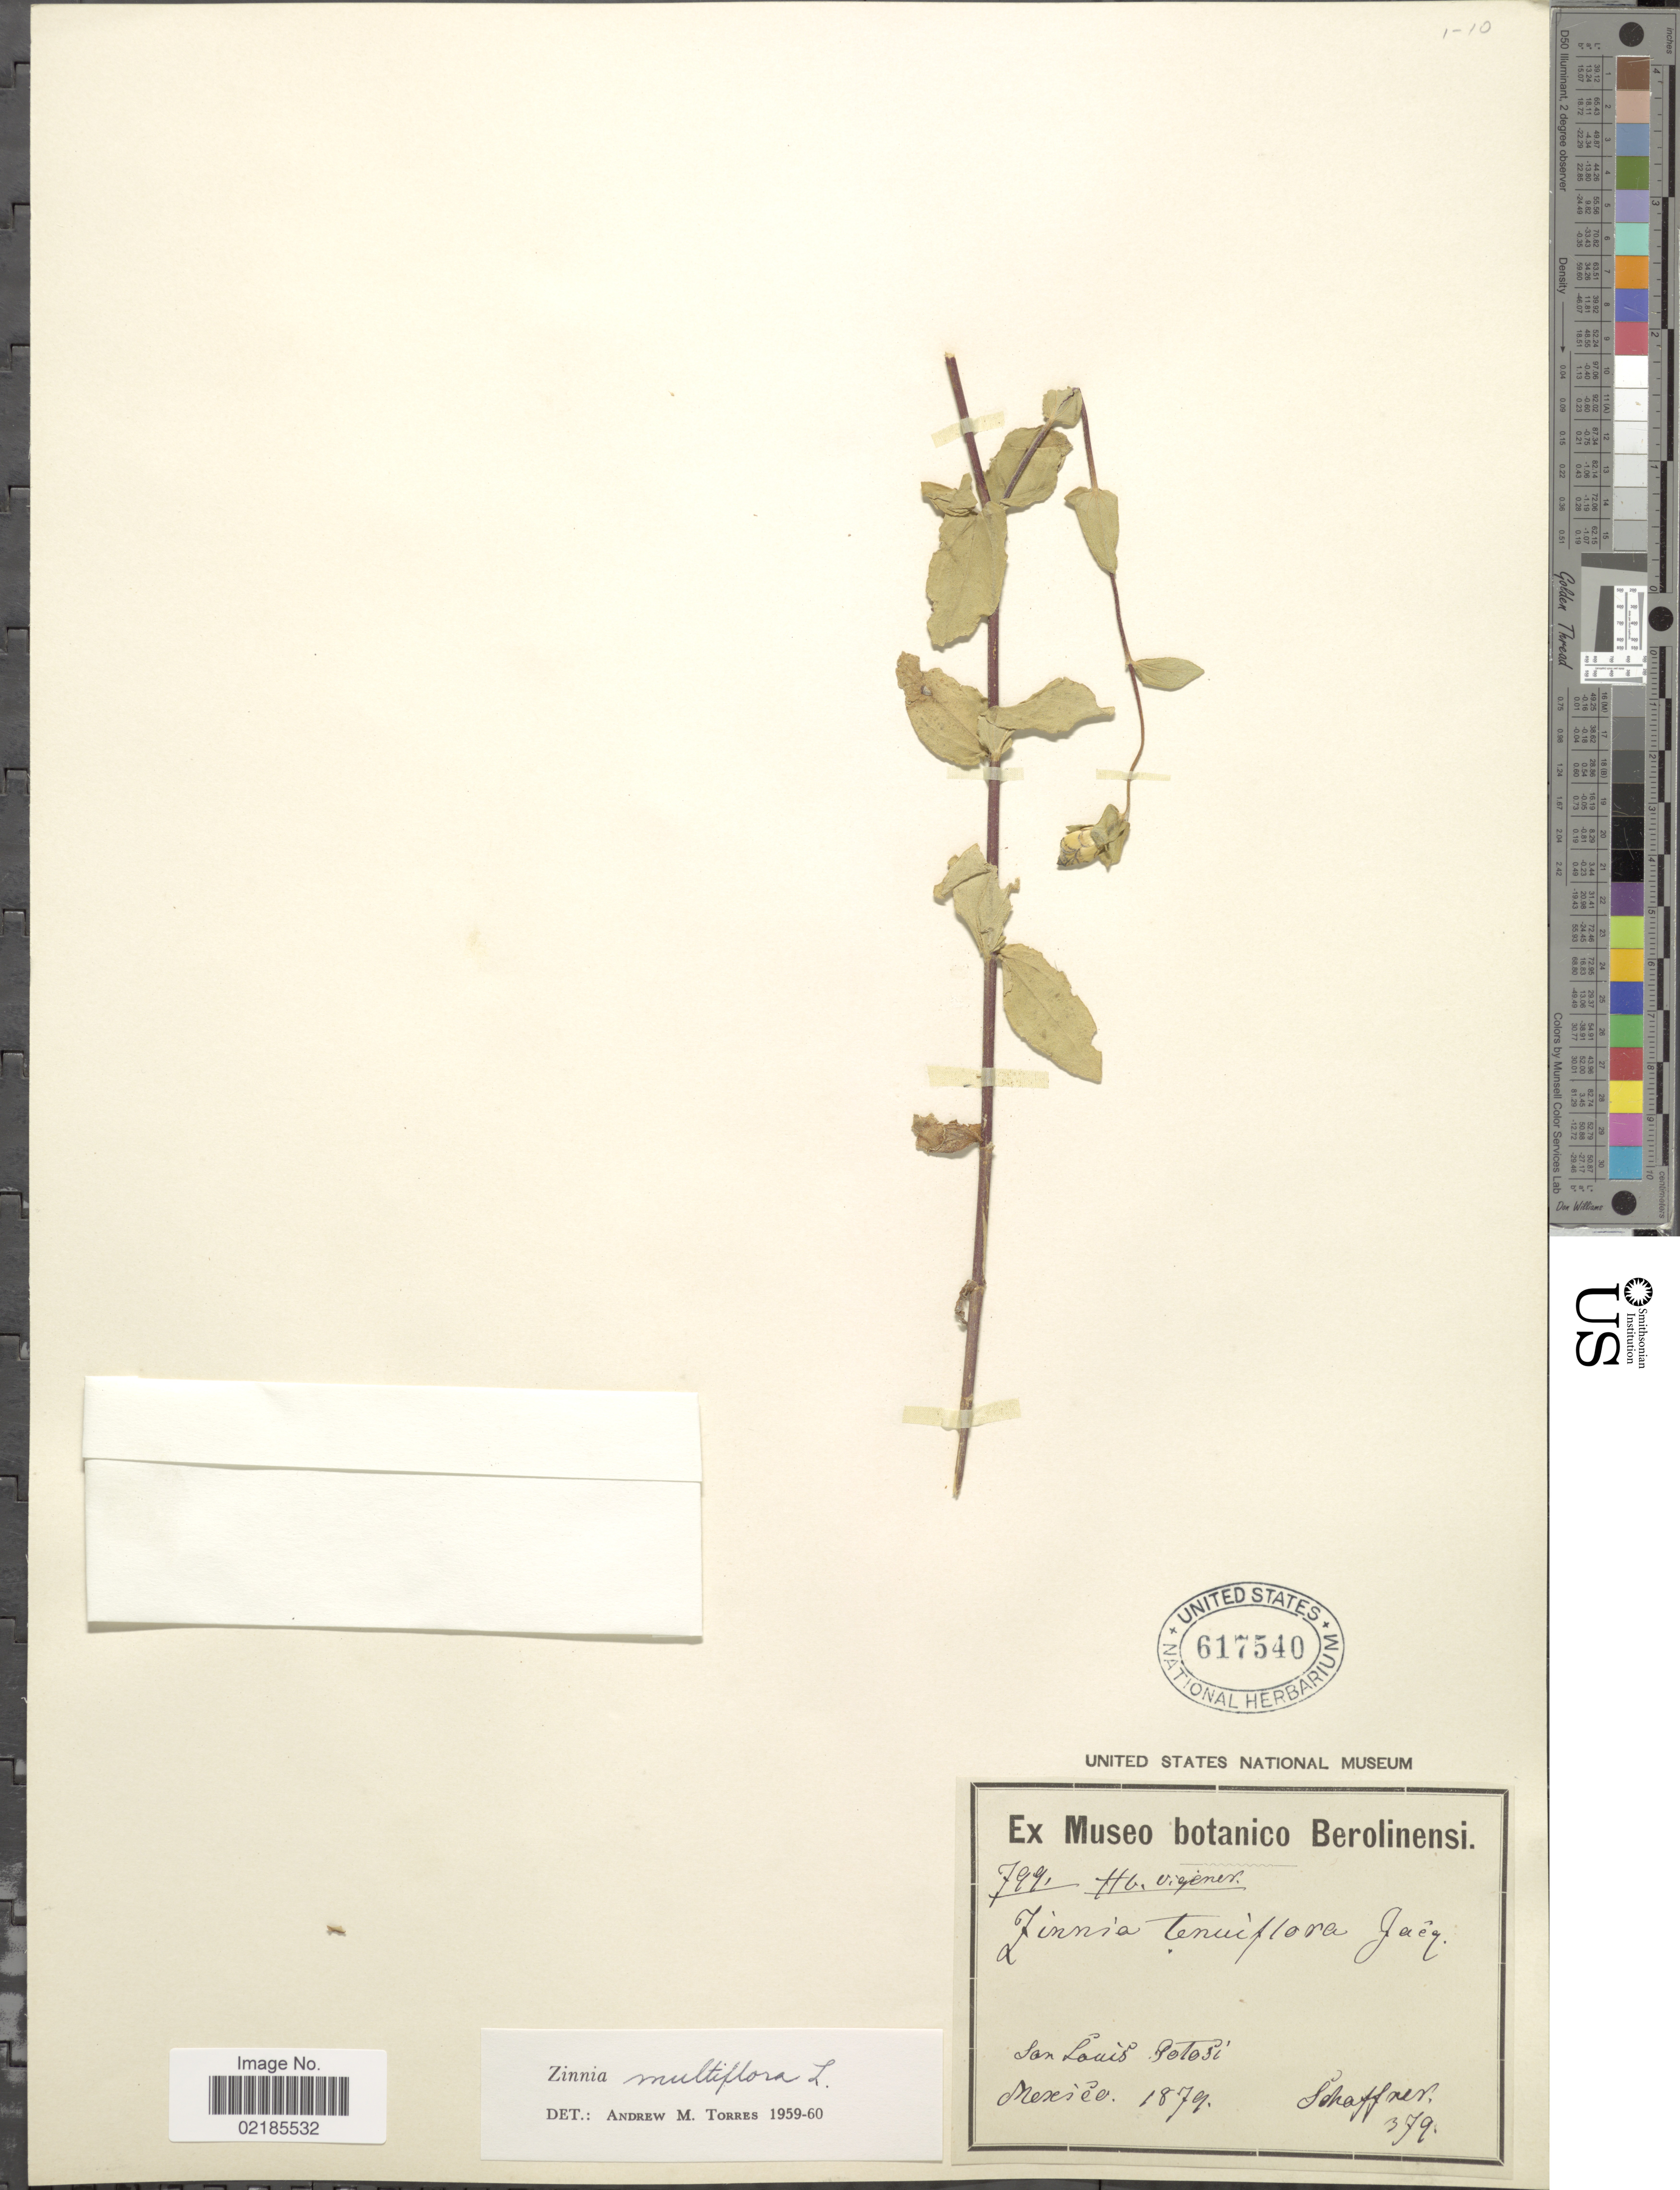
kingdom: Plantae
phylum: Tracheophyta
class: Magnoliopsida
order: Asterales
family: Asteraceae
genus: Zinnia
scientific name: Zinnia peruviana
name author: (L.) L.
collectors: J. G. Schaffner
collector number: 379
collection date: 1879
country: Mexico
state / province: San Luis Potosí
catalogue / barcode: US 617540